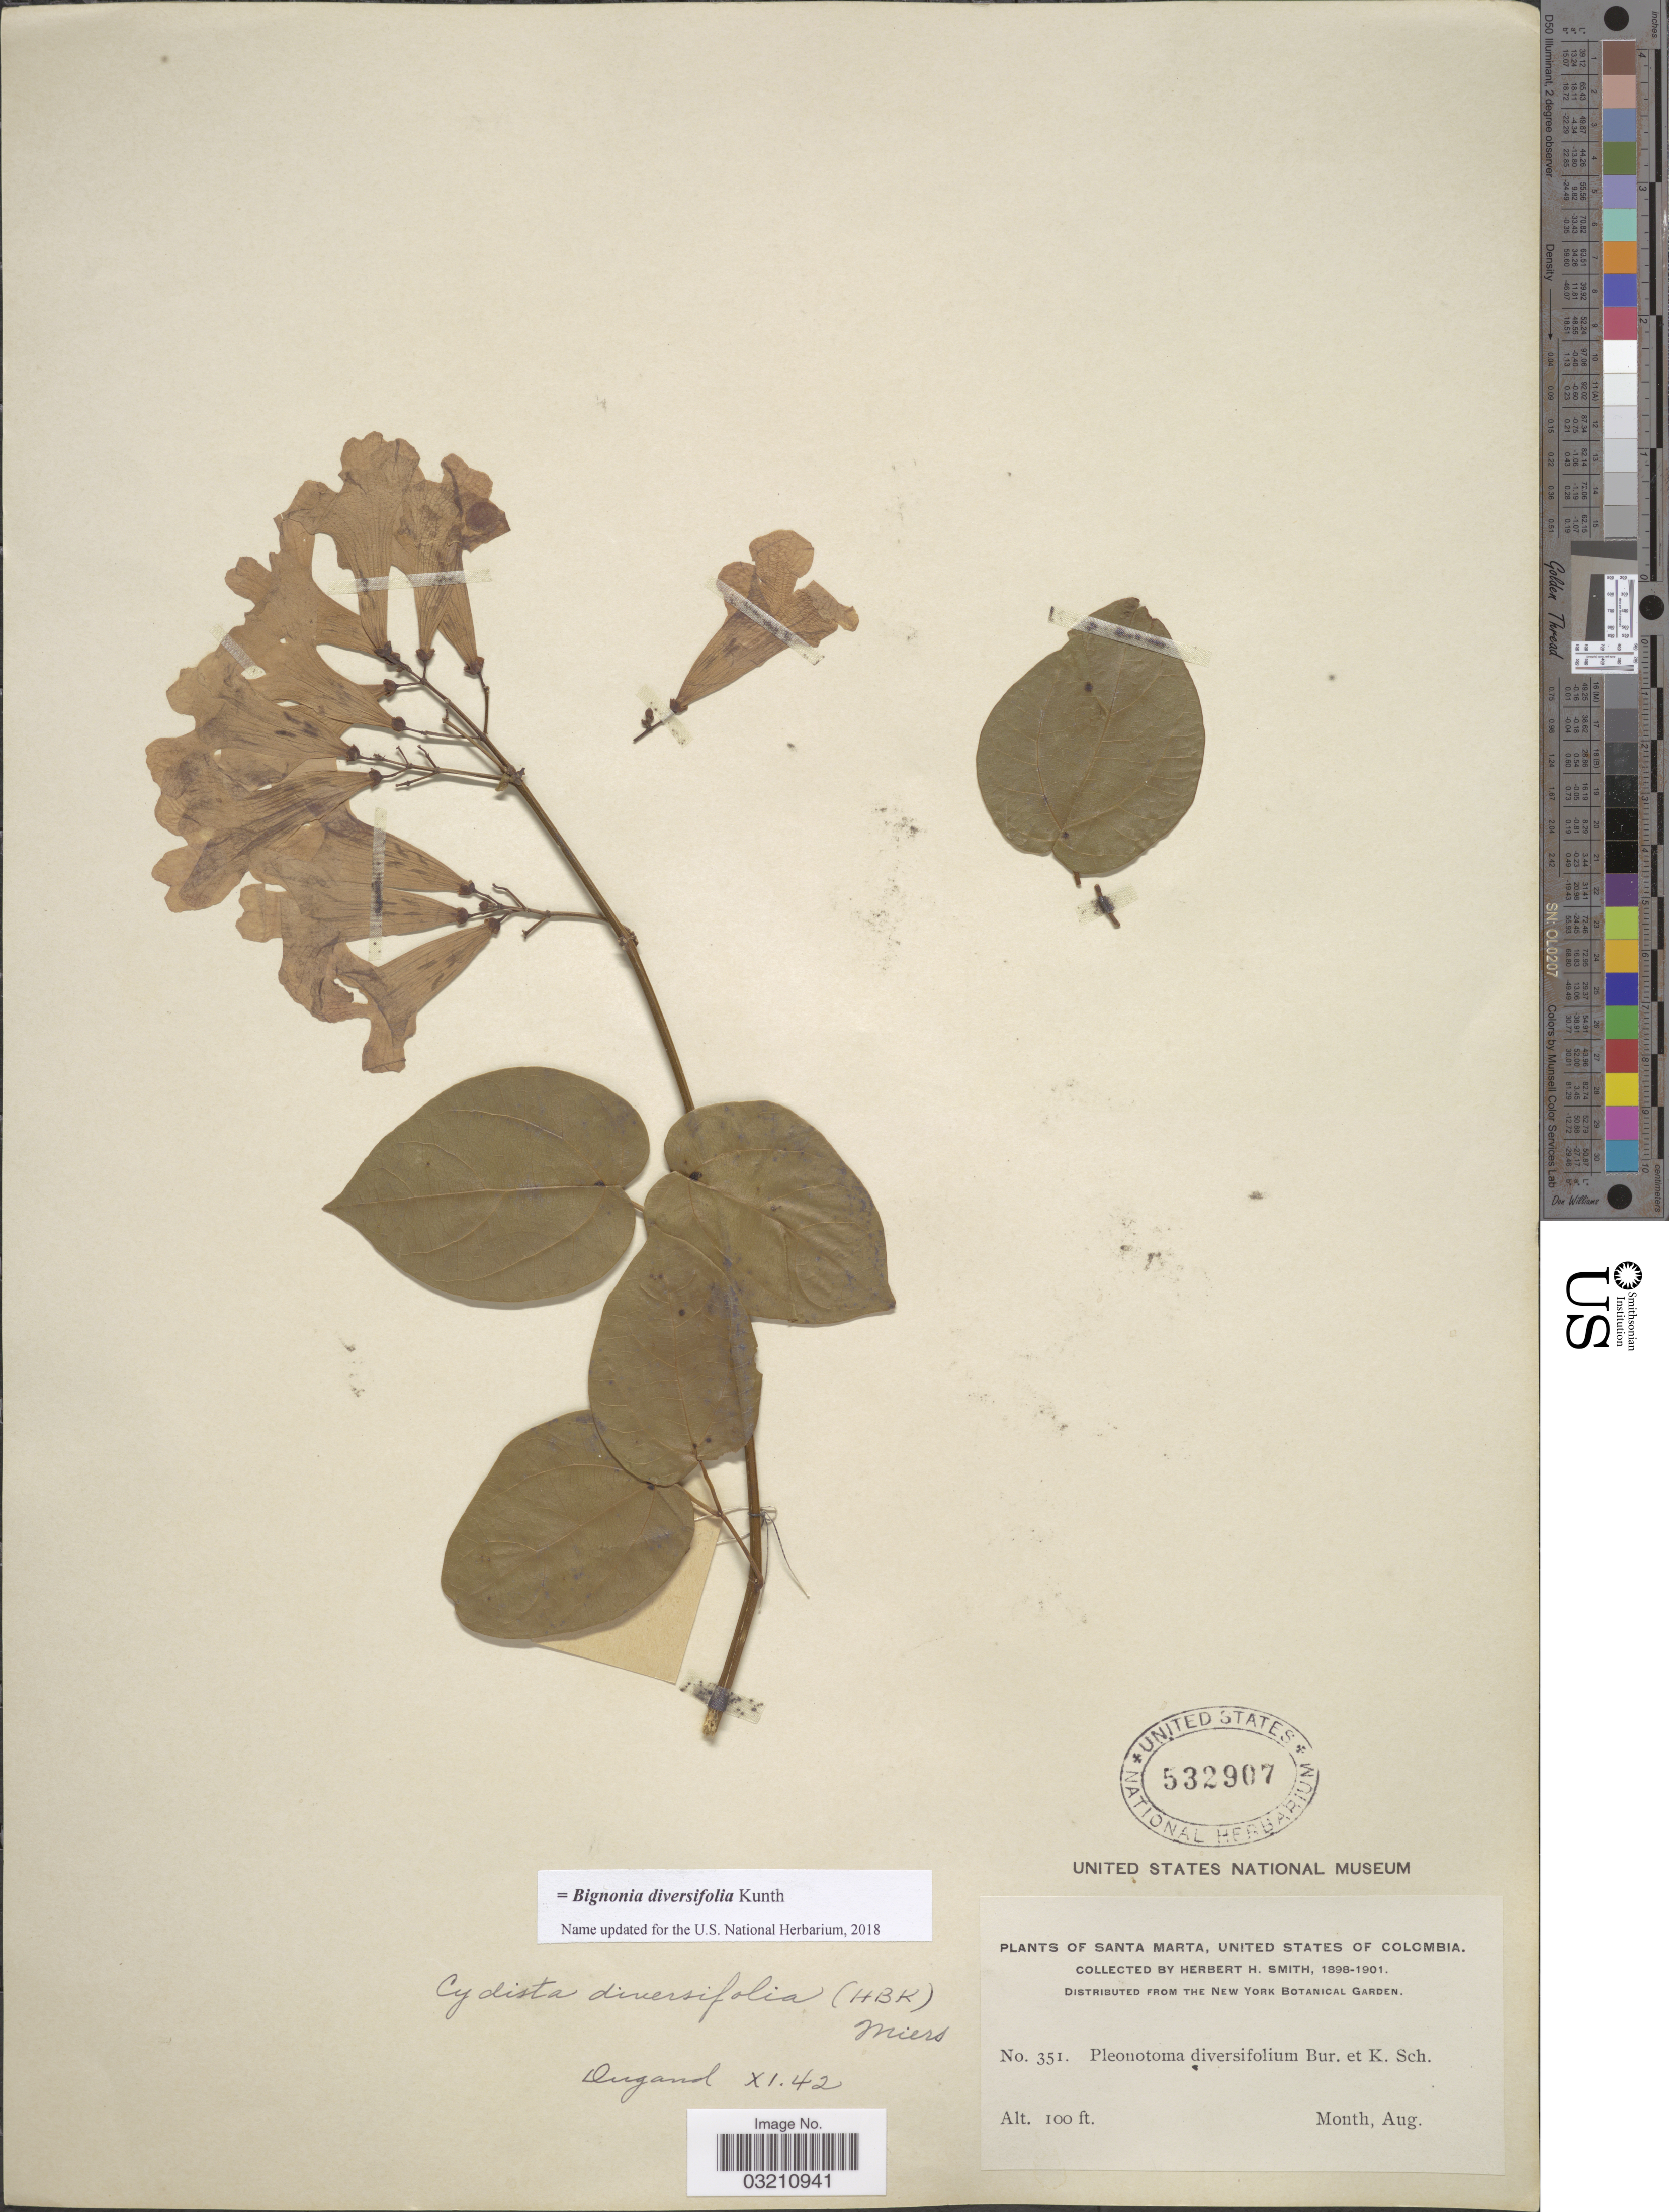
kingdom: Plantae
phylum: Tracheophyta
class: Magnoliopsida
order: Lamiales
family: Bignoniaceae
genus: Bignonia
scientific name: Bignonia diversifolia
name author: Kunth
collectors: Herbert H. Smith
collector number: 351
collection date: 1898-08/1901-08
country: Colombia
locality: Santa Marta. United States of Colombia.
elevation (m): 30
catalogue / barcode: US 532907